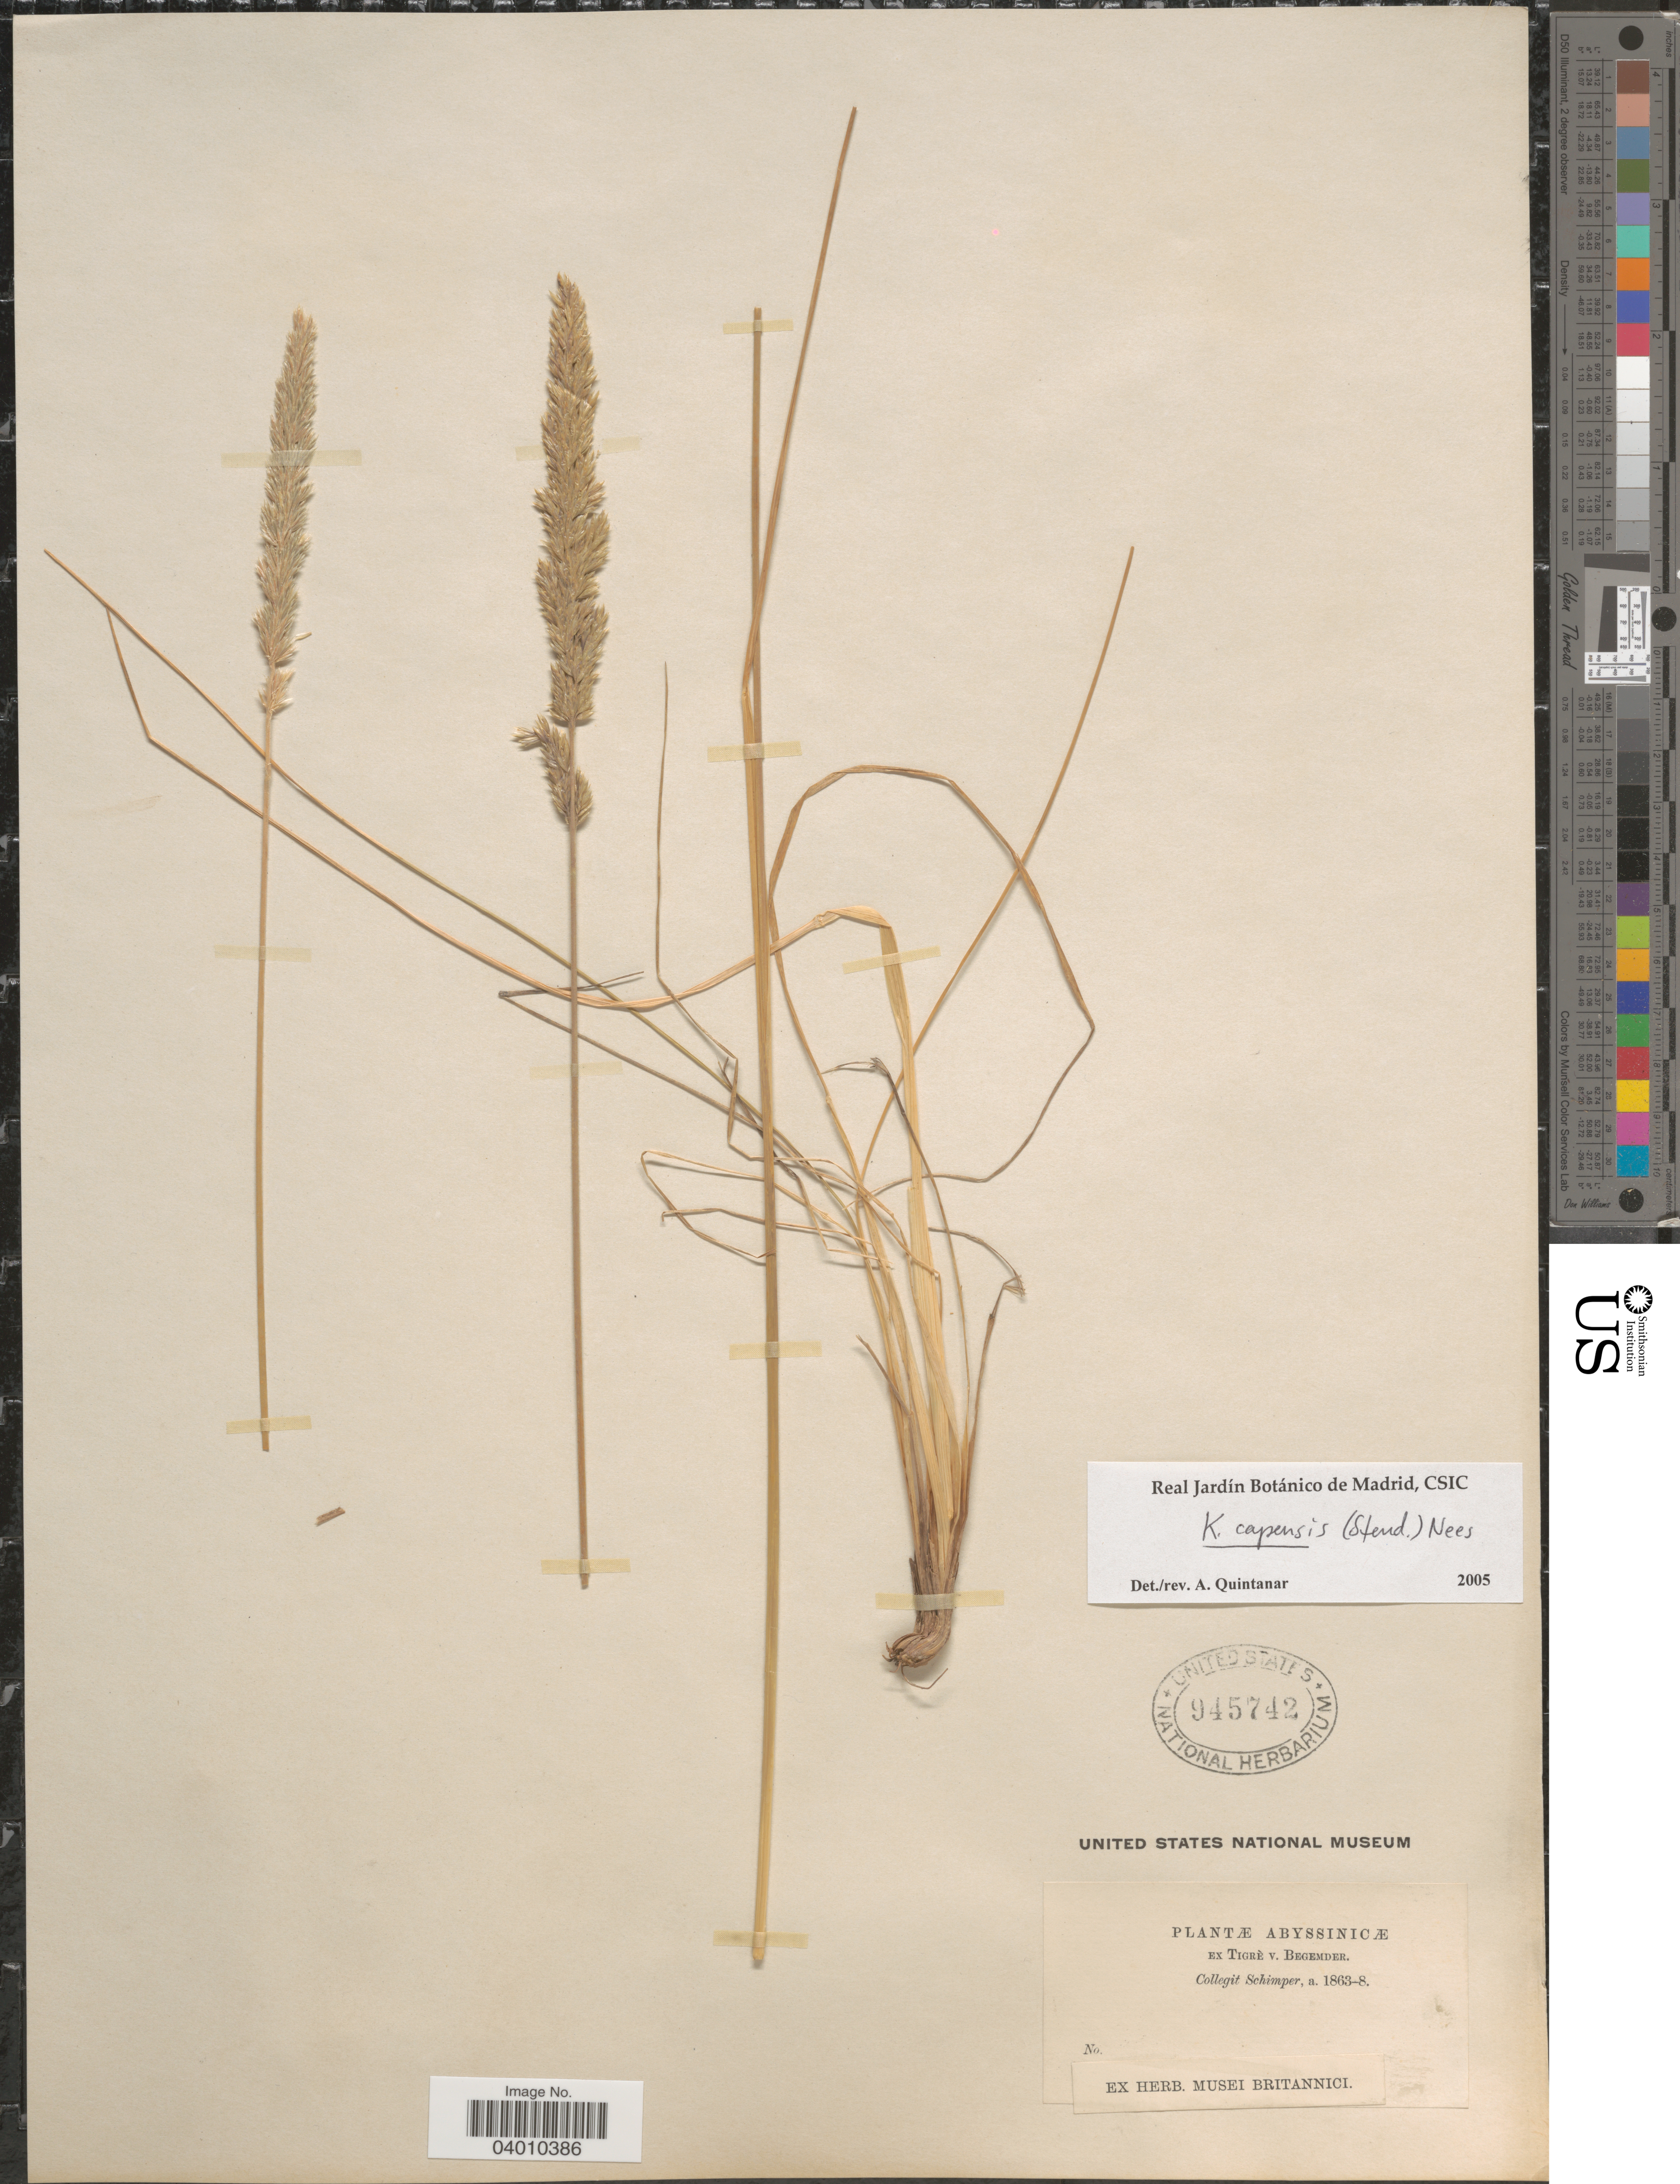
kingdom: Plantae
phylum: Tracheophyta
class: Liliopsida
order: Poales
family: Poaceae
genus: Koeleria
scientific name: Koeleria capensis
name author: (Steud.) Nees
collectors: -. Schimper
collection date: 1863/1868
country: Ethiopia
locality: Abyssinicæ.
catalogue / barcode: US 945742